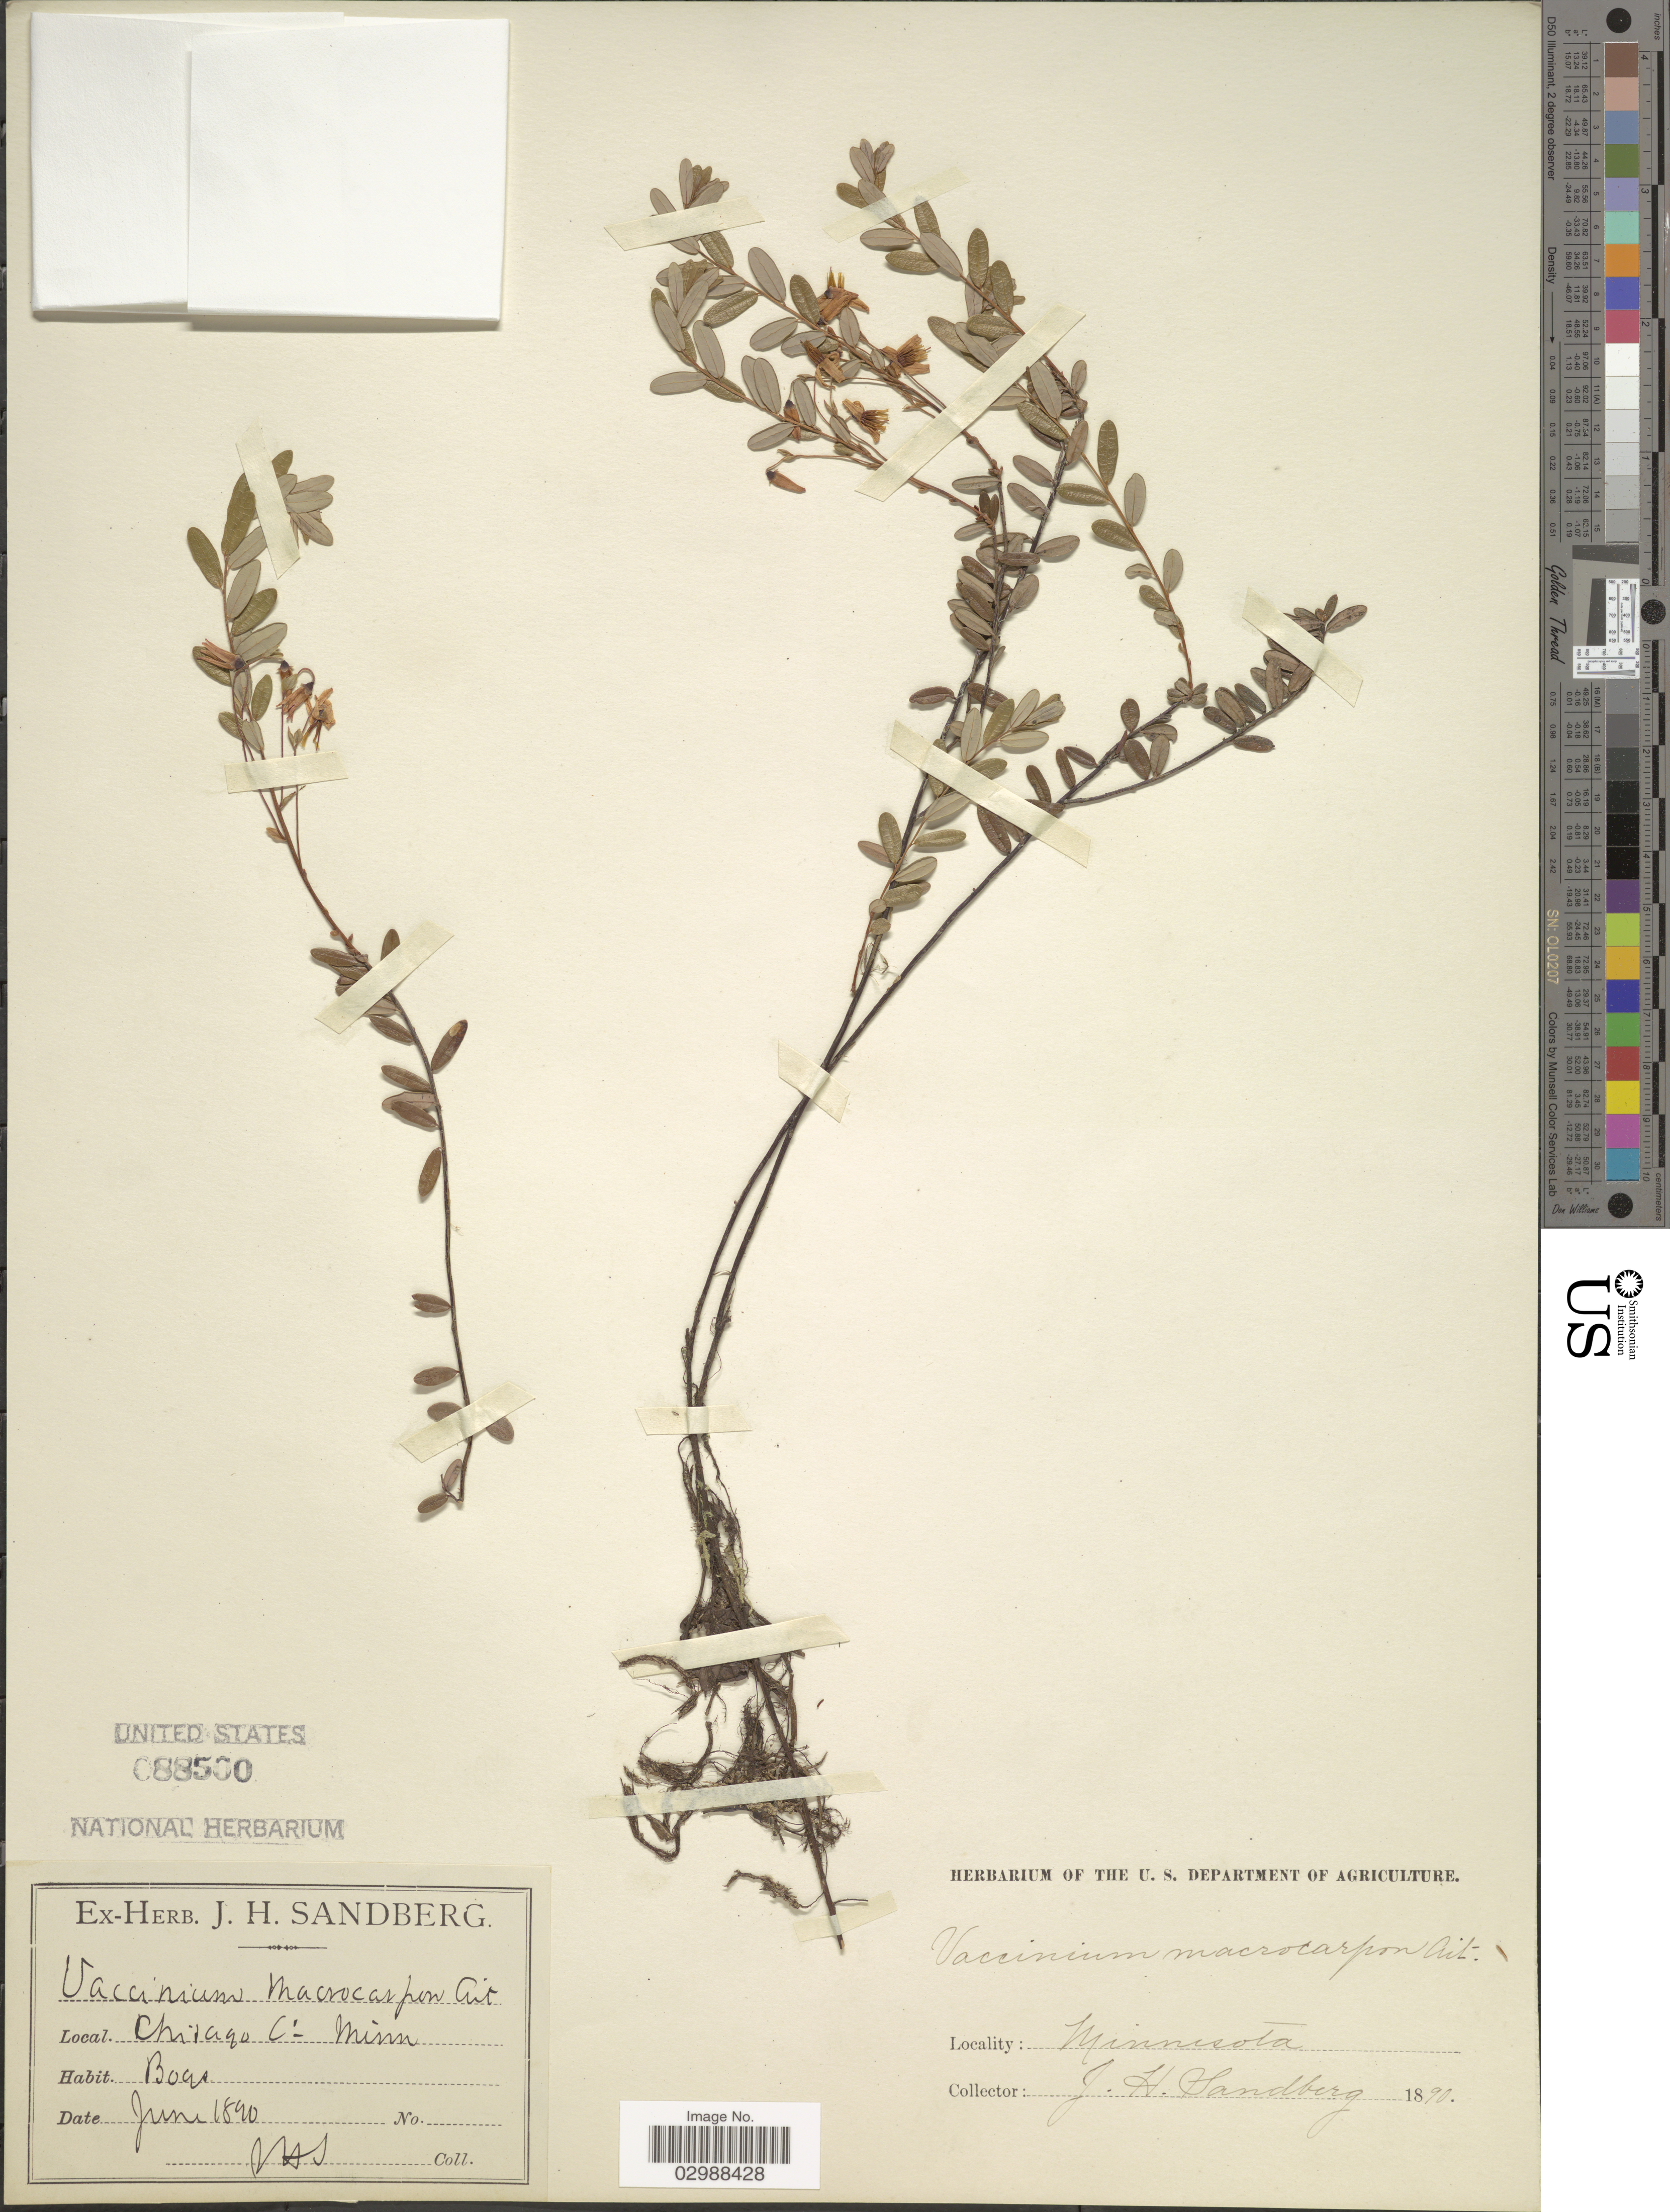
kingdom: Plantae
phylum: Tracheophyta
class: Magnoliopsida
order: Ericales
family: Ericaceae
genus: Vaccinium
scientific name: Vaccinium macrocarpon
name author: Aiton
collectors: J. H. Sandberg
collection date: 1890-06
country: United States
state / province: Minnesota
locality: Chisago C'., Minn.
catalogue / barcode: US 88560